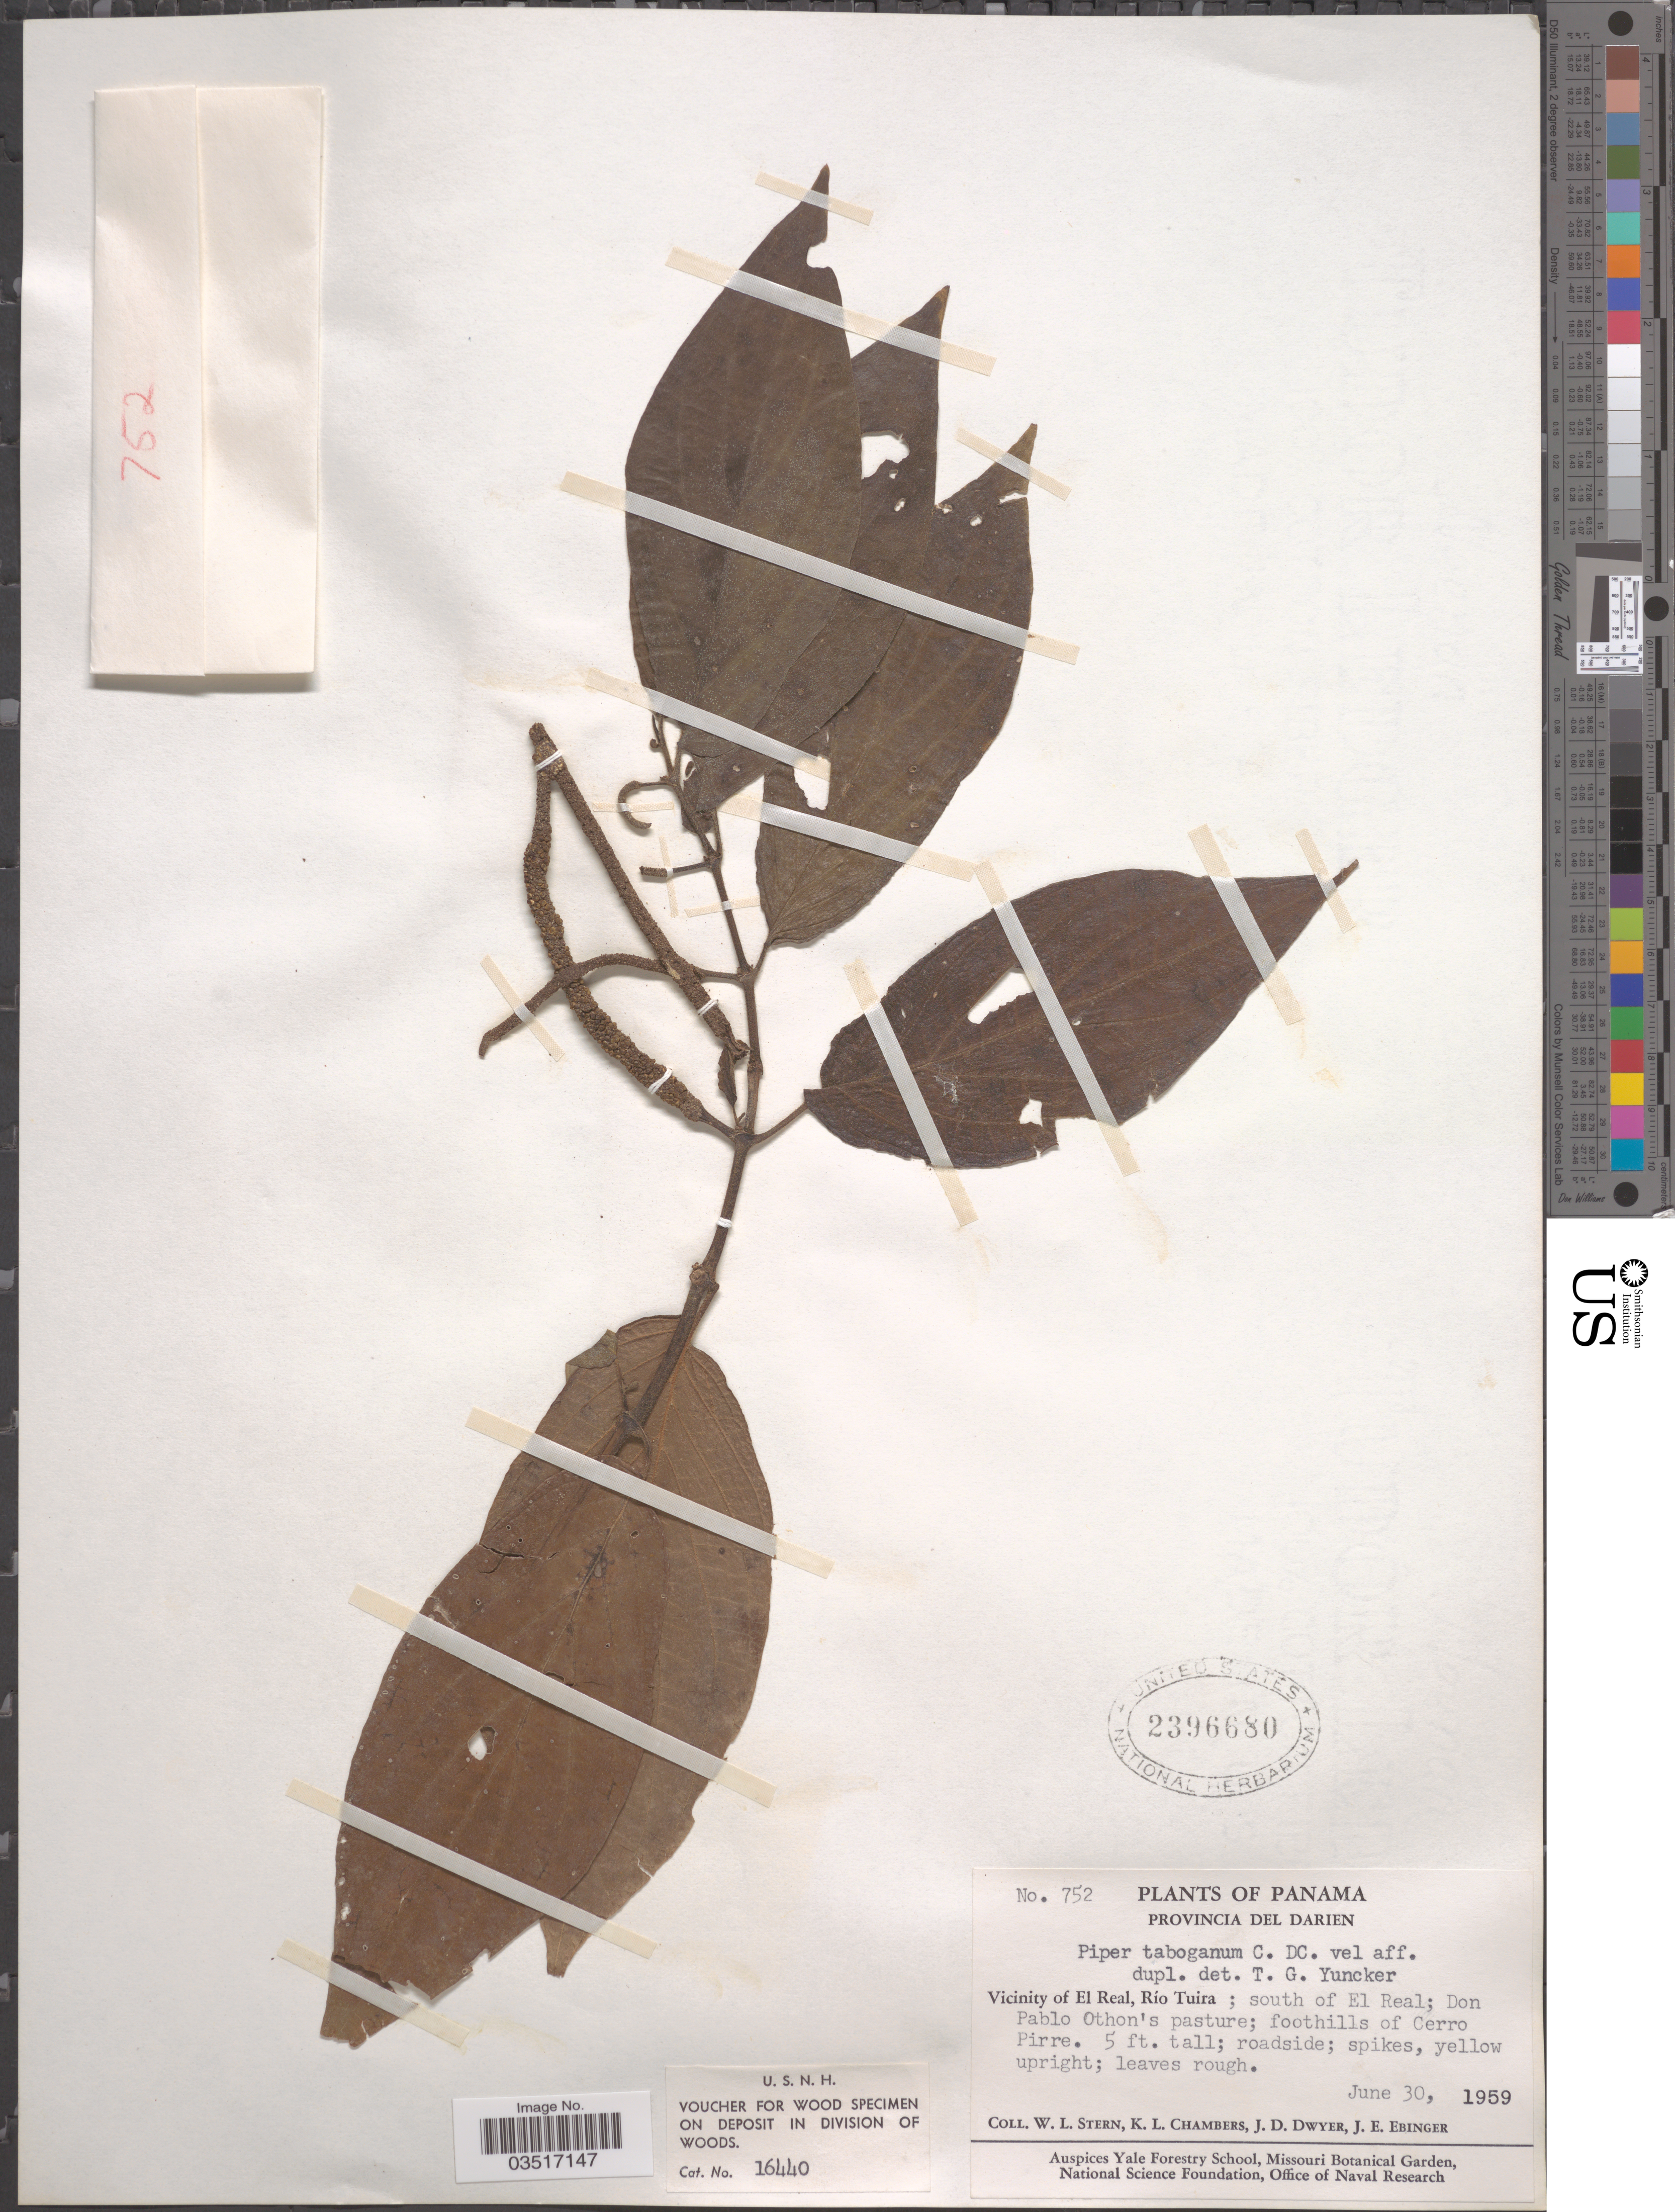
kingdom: Plantae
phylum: Tracheophyta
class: Magnoliopsida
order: Piperales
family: Piperaceae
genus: Piper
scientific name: Piper taboganum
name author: C. DC.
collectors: W. L. Stern, K. Chambers, J. D. Dwyer & J. Ebinger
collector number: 752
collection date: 1959-06-30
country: Panama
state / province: Darien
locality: Vicinity of El Real, Río Tuira; south of El Real; Don Pablo Othon's pasture; foothills of Cerro Pirre.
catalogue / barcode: US 2396680